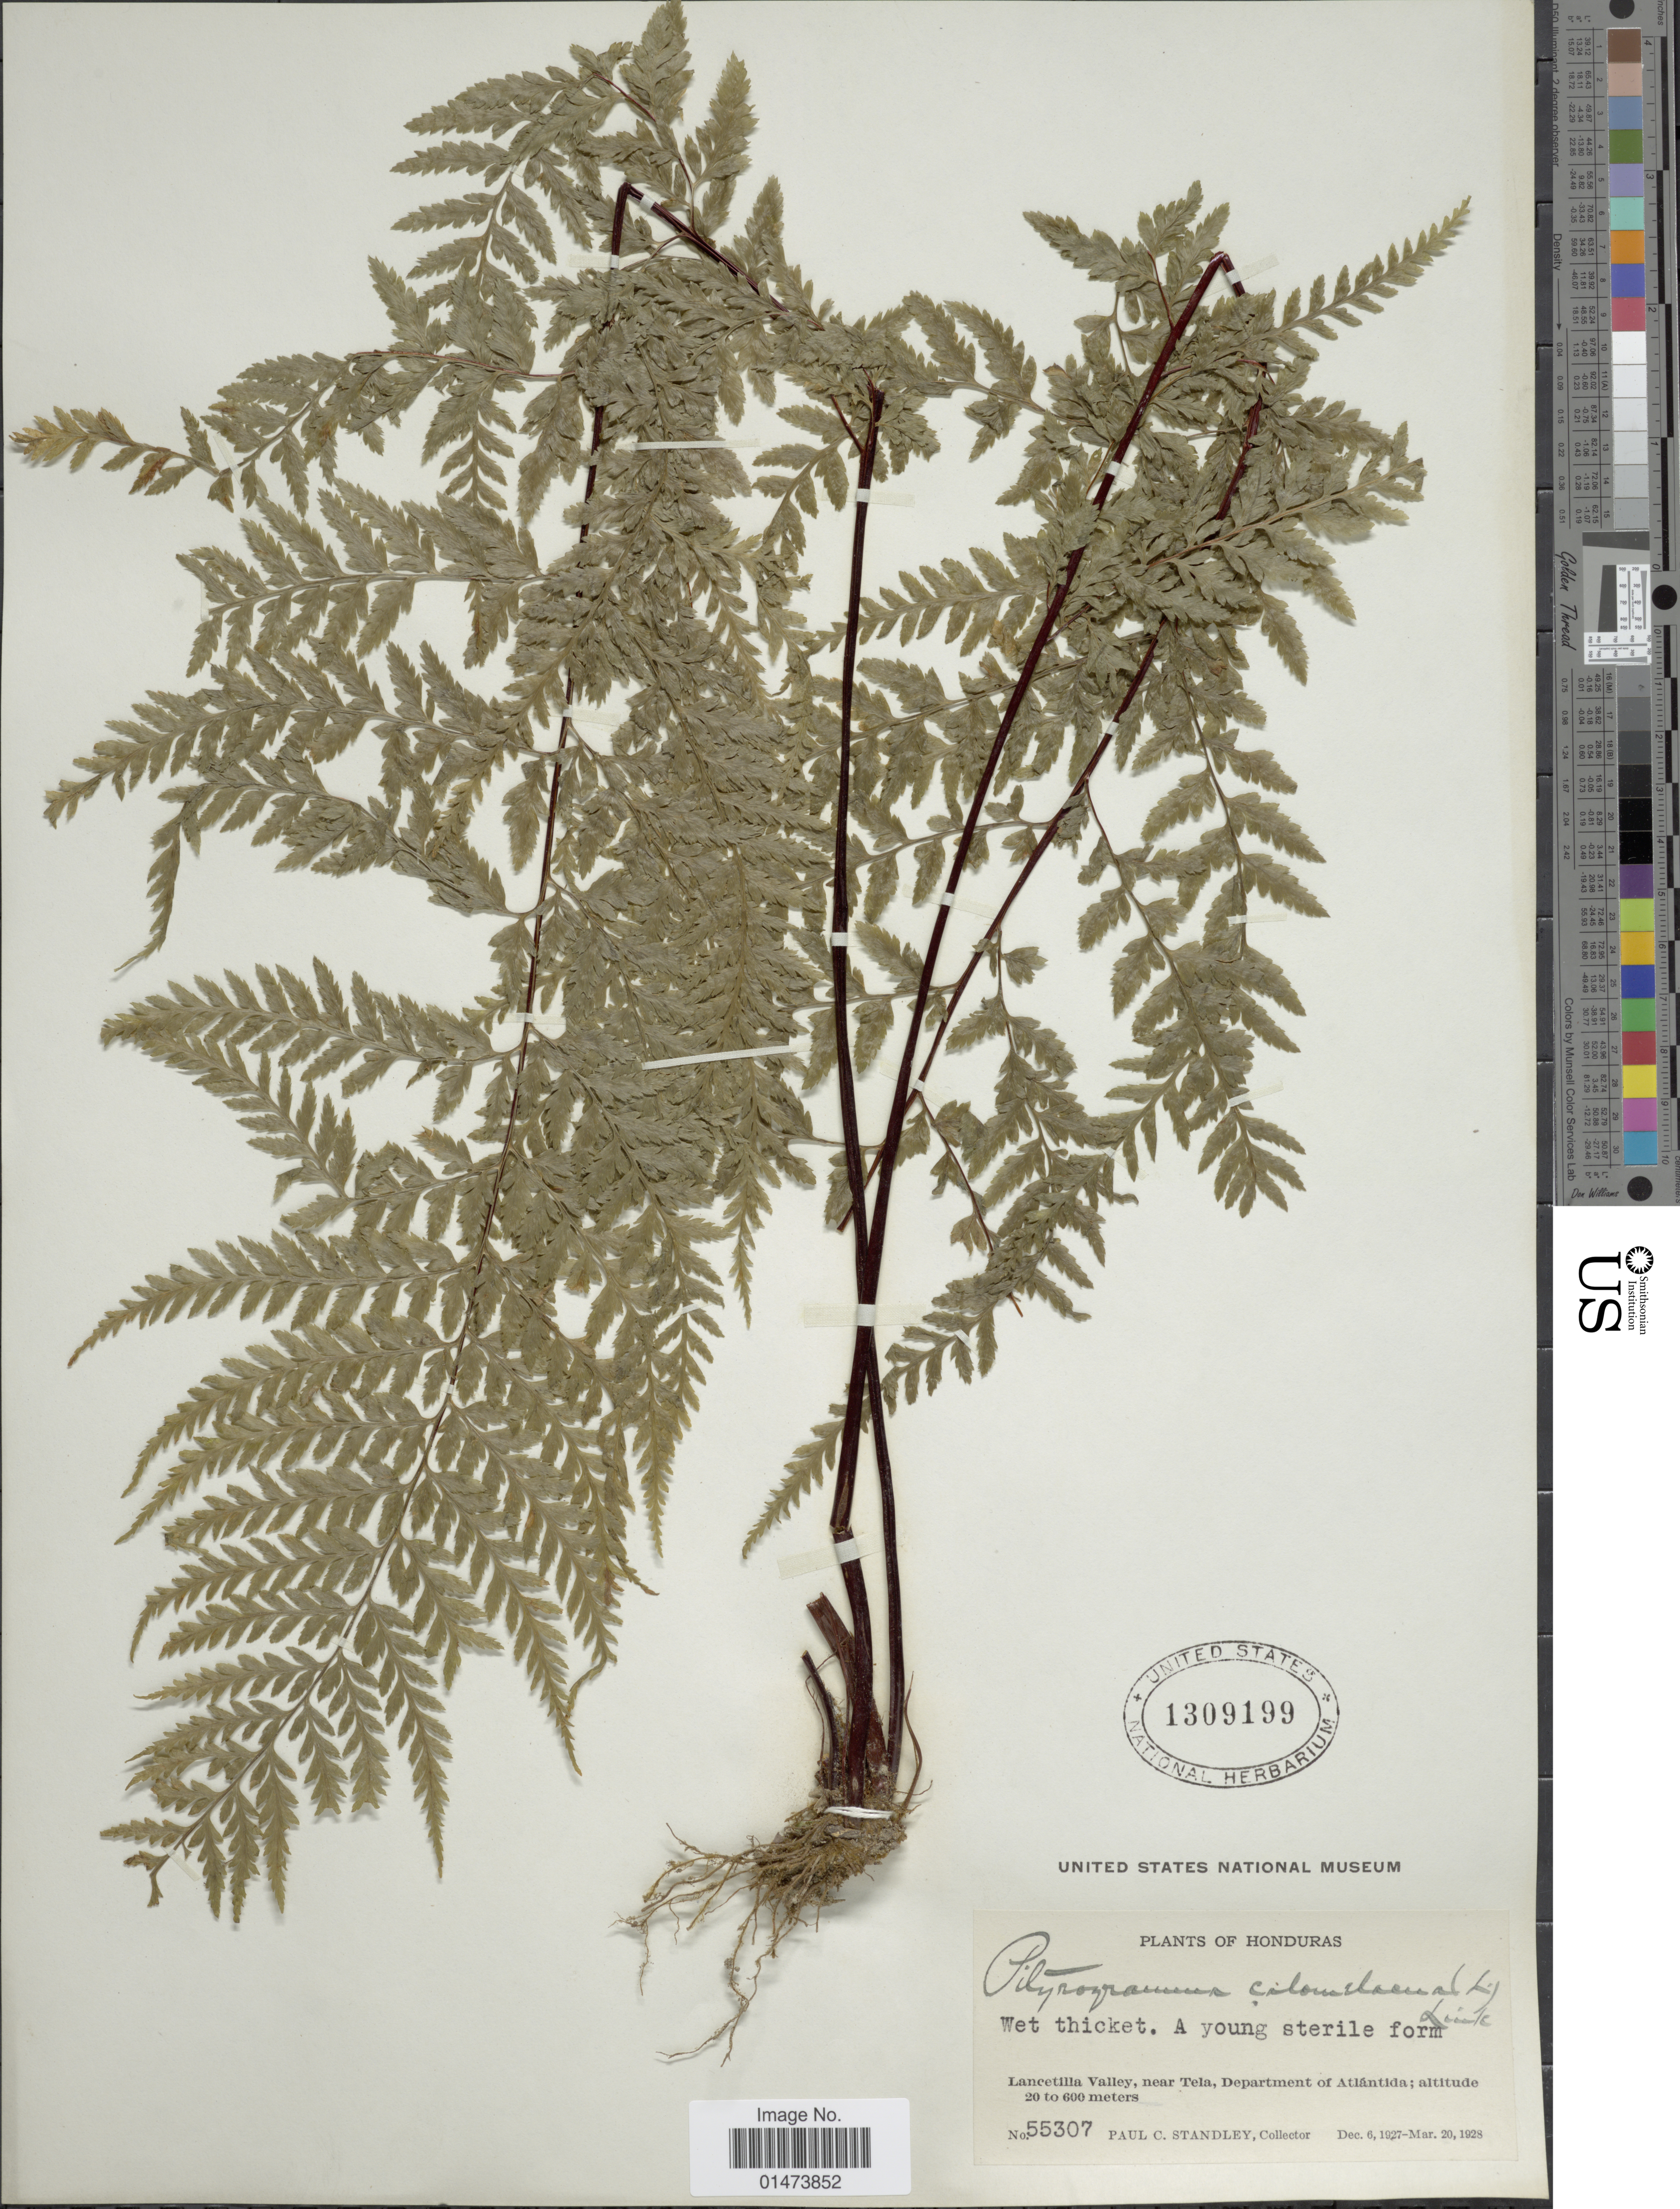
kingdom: Plantae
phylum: Tracheophyta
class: Polypodiopsida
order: Polypodiales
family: Pteridaceae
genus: Pityrogramma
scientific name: Pityrogramma calomelanos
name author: (L.) Link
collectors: P. C. Standley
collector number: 55307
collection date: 1927-12-06/1928-03-20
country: Honduras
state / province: Atlántida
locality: Lancetilla Valley, near Tela, Department of Atlantida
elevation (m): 20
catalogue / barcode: US 1309199